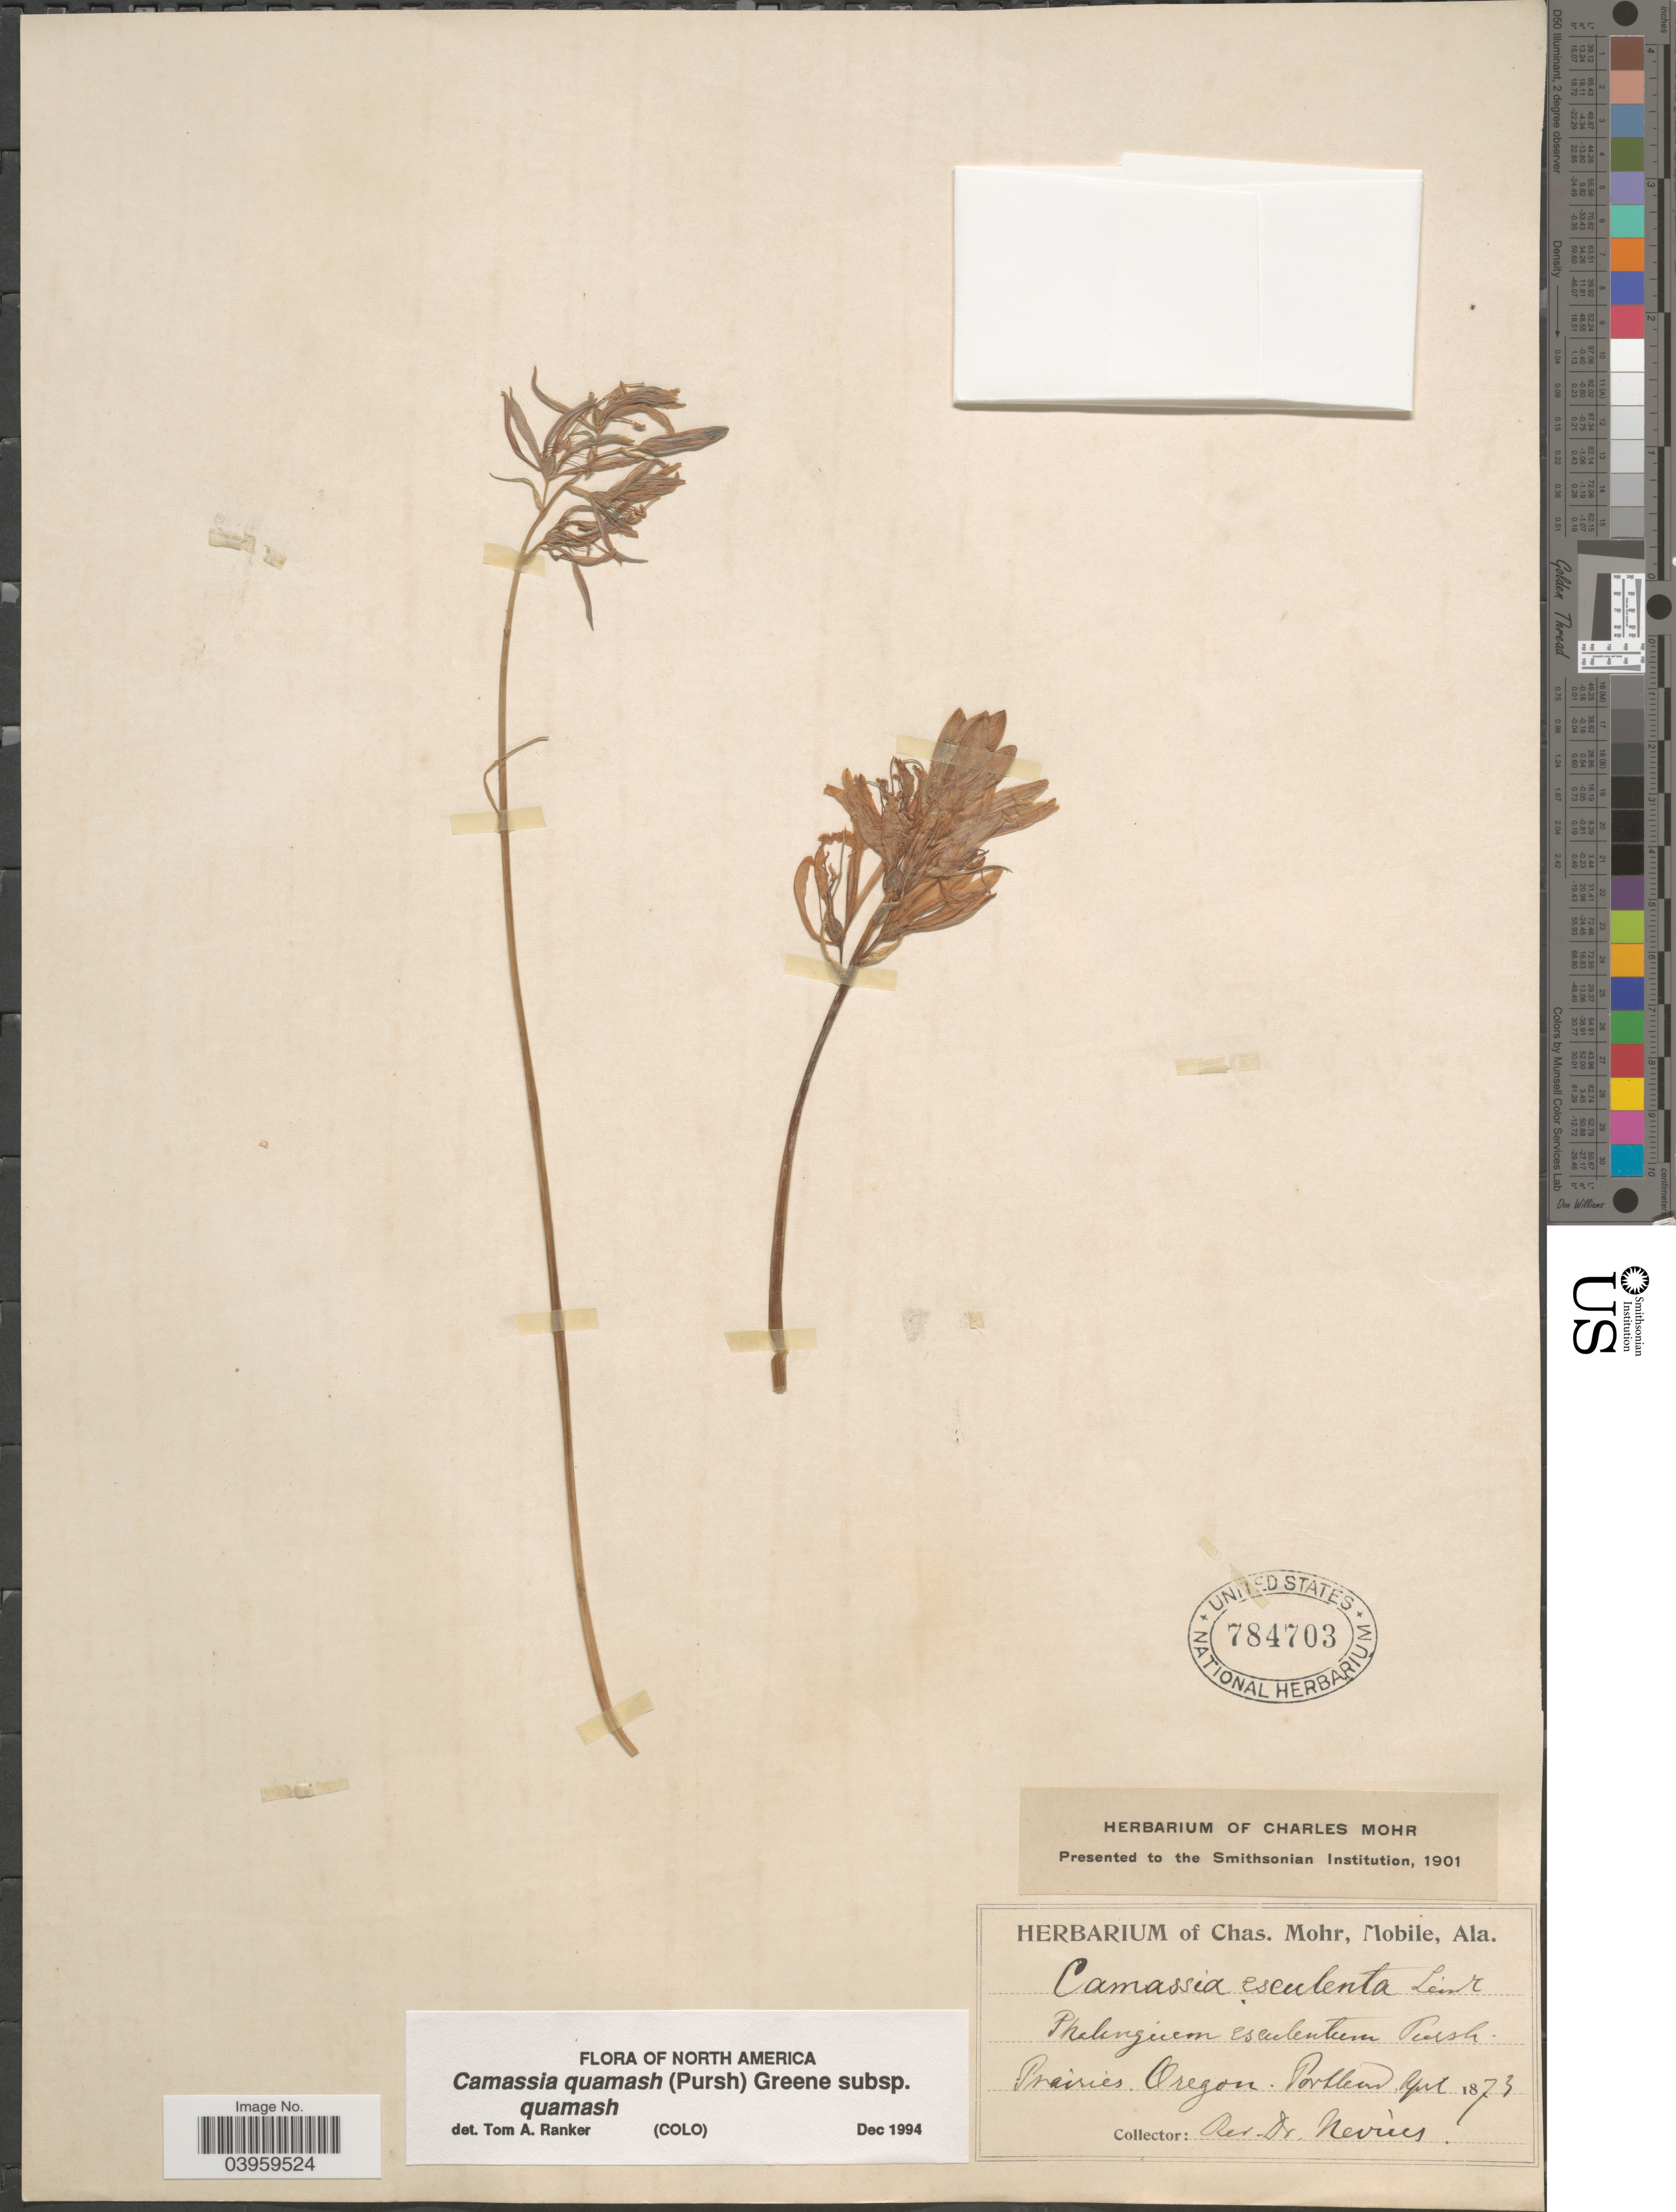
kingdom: Plantae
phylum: Tracheophyta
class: Liliopsida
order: Asparagales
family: Asparagaceae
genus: Camassia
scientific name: Camassia quamash subsp. quamash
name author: (Pursh) Greene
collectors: Nevius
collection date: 1873-04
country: United States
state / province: Oregon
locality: Prairies. Portland.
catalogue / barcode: US 784703